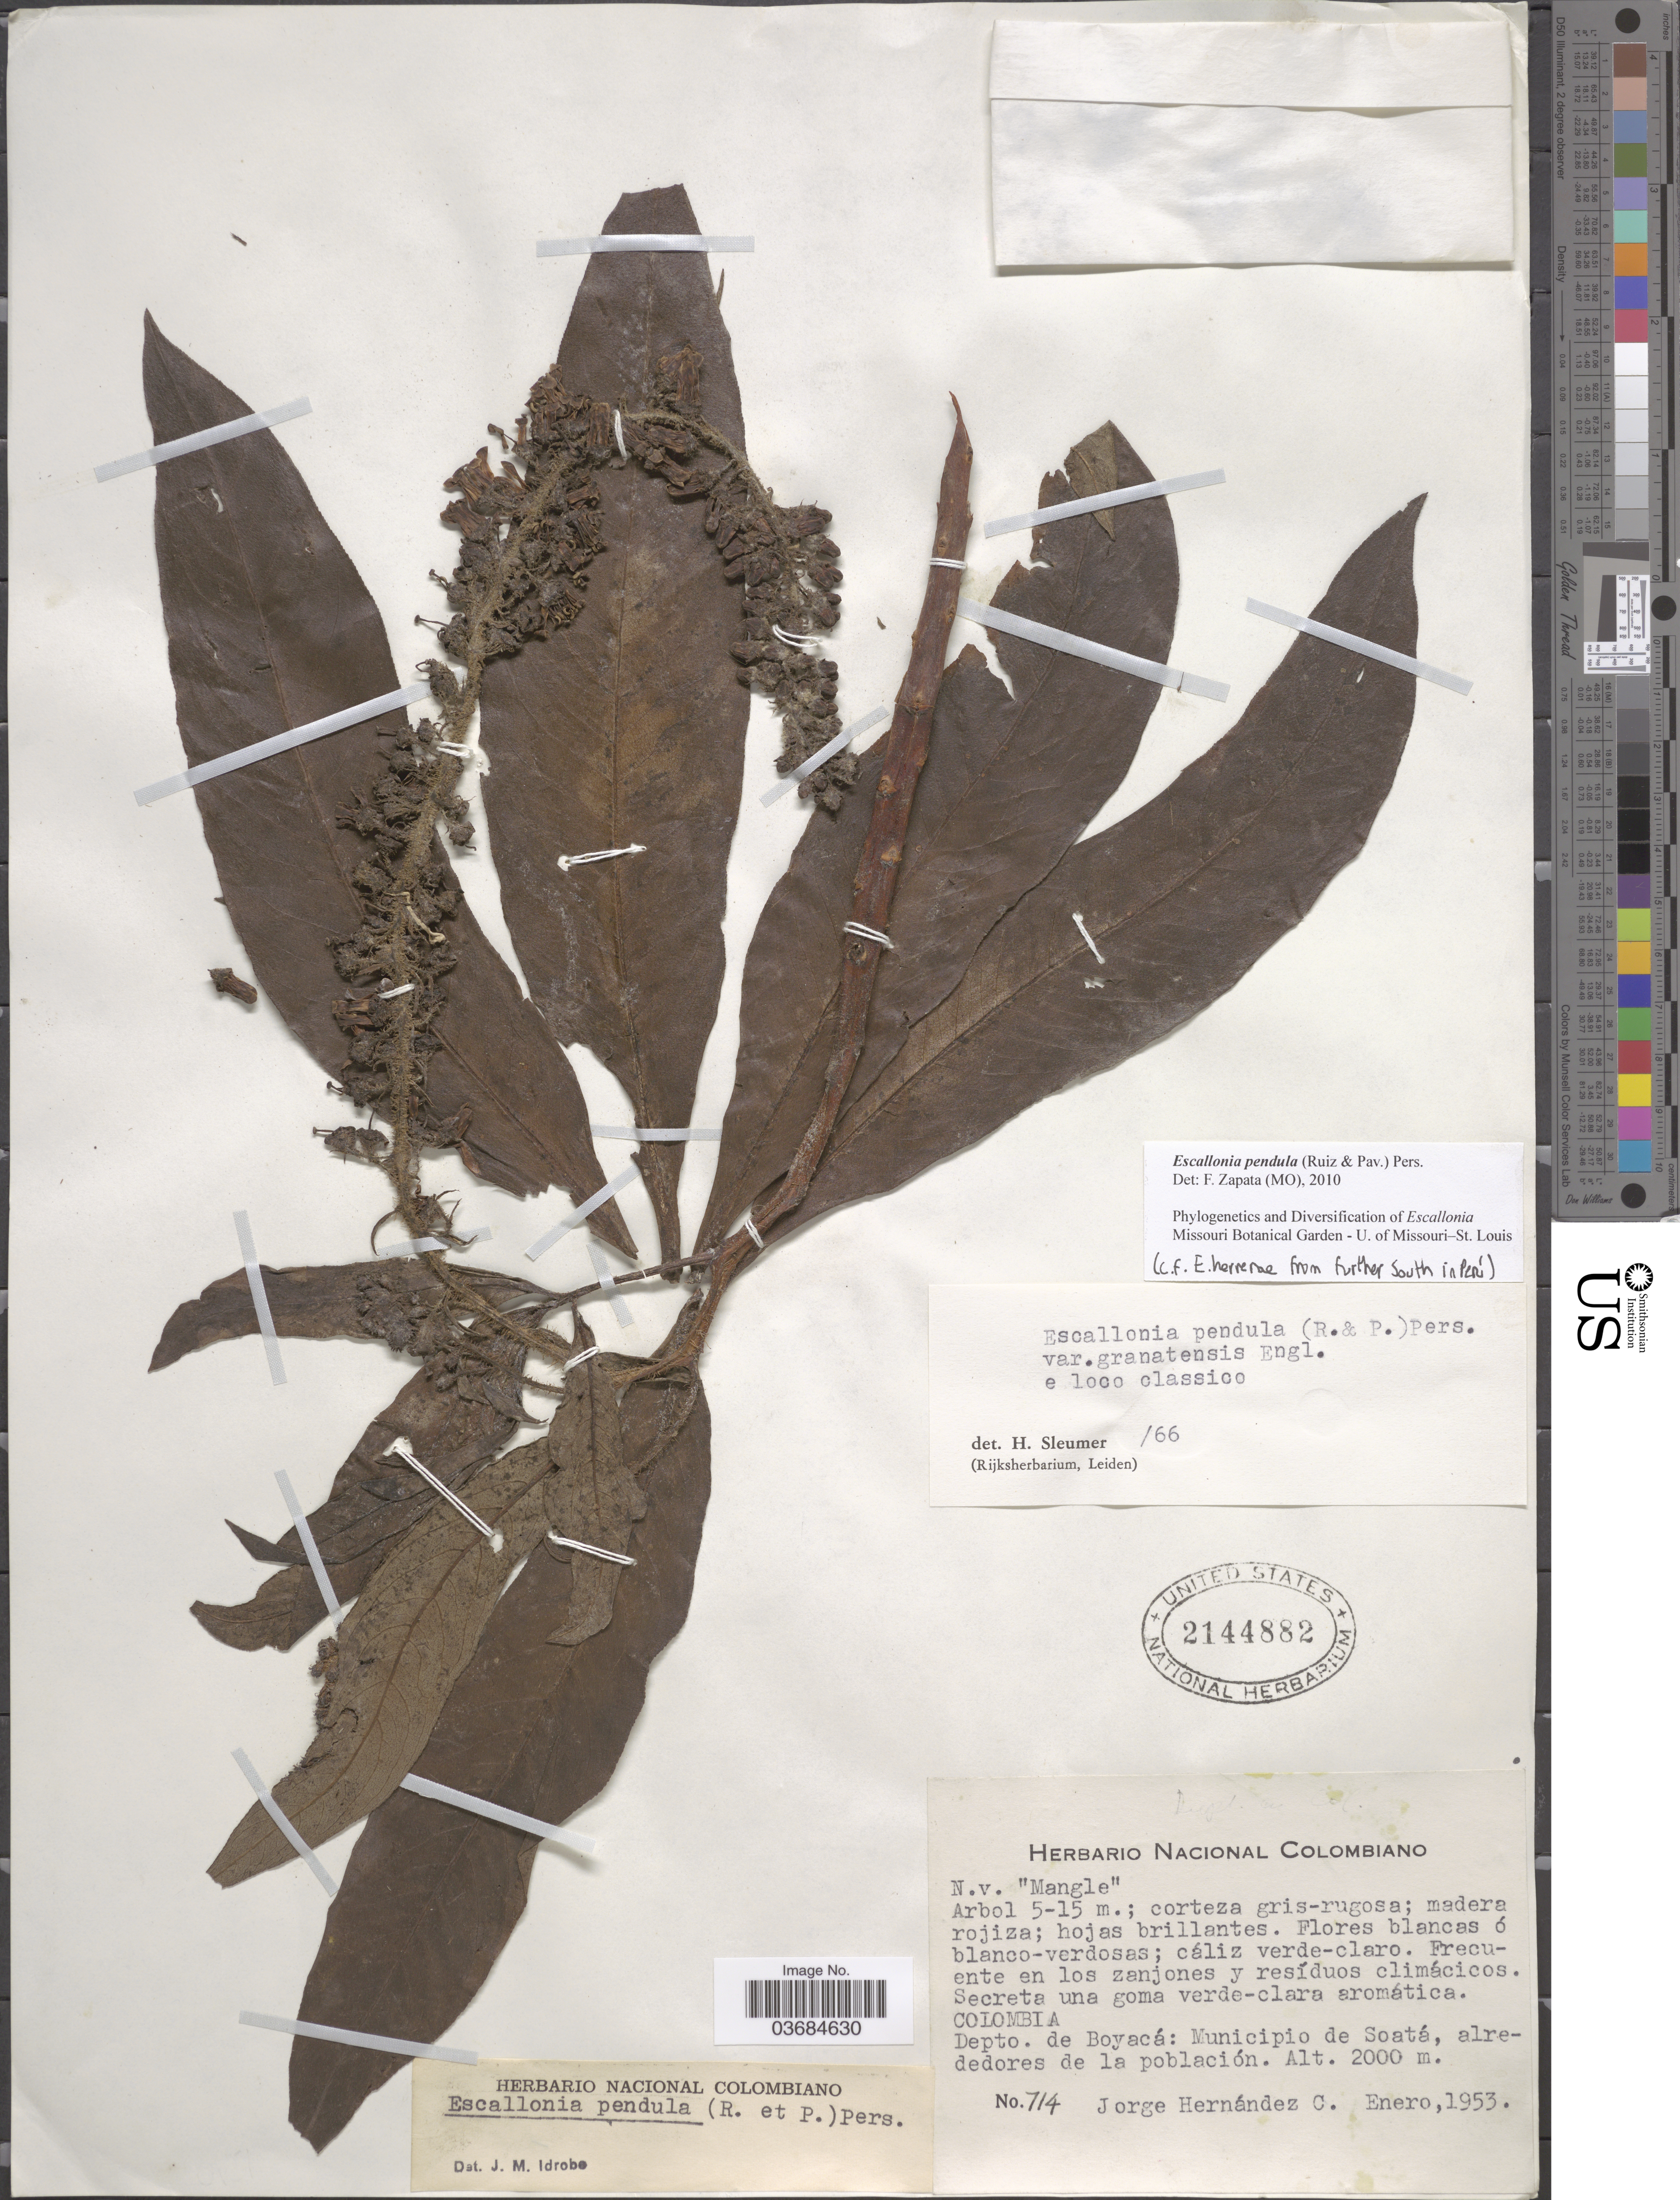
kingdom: Plantae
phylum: Tracheophyta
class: Magnoliopsida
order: Escalloniales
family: Escalloniaceae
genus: Escallonia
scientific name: Escallonia pendula var. pendula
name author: (Ruiz & Pav.) Pers.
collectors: J. Hernandez Camacho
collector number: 714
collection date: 1953-01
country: Colombia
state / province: Boyacá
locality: Depto. de Boyacá: Municipio de Soatá, alrededores de la población.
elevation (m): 2000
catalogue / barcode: US 2144882